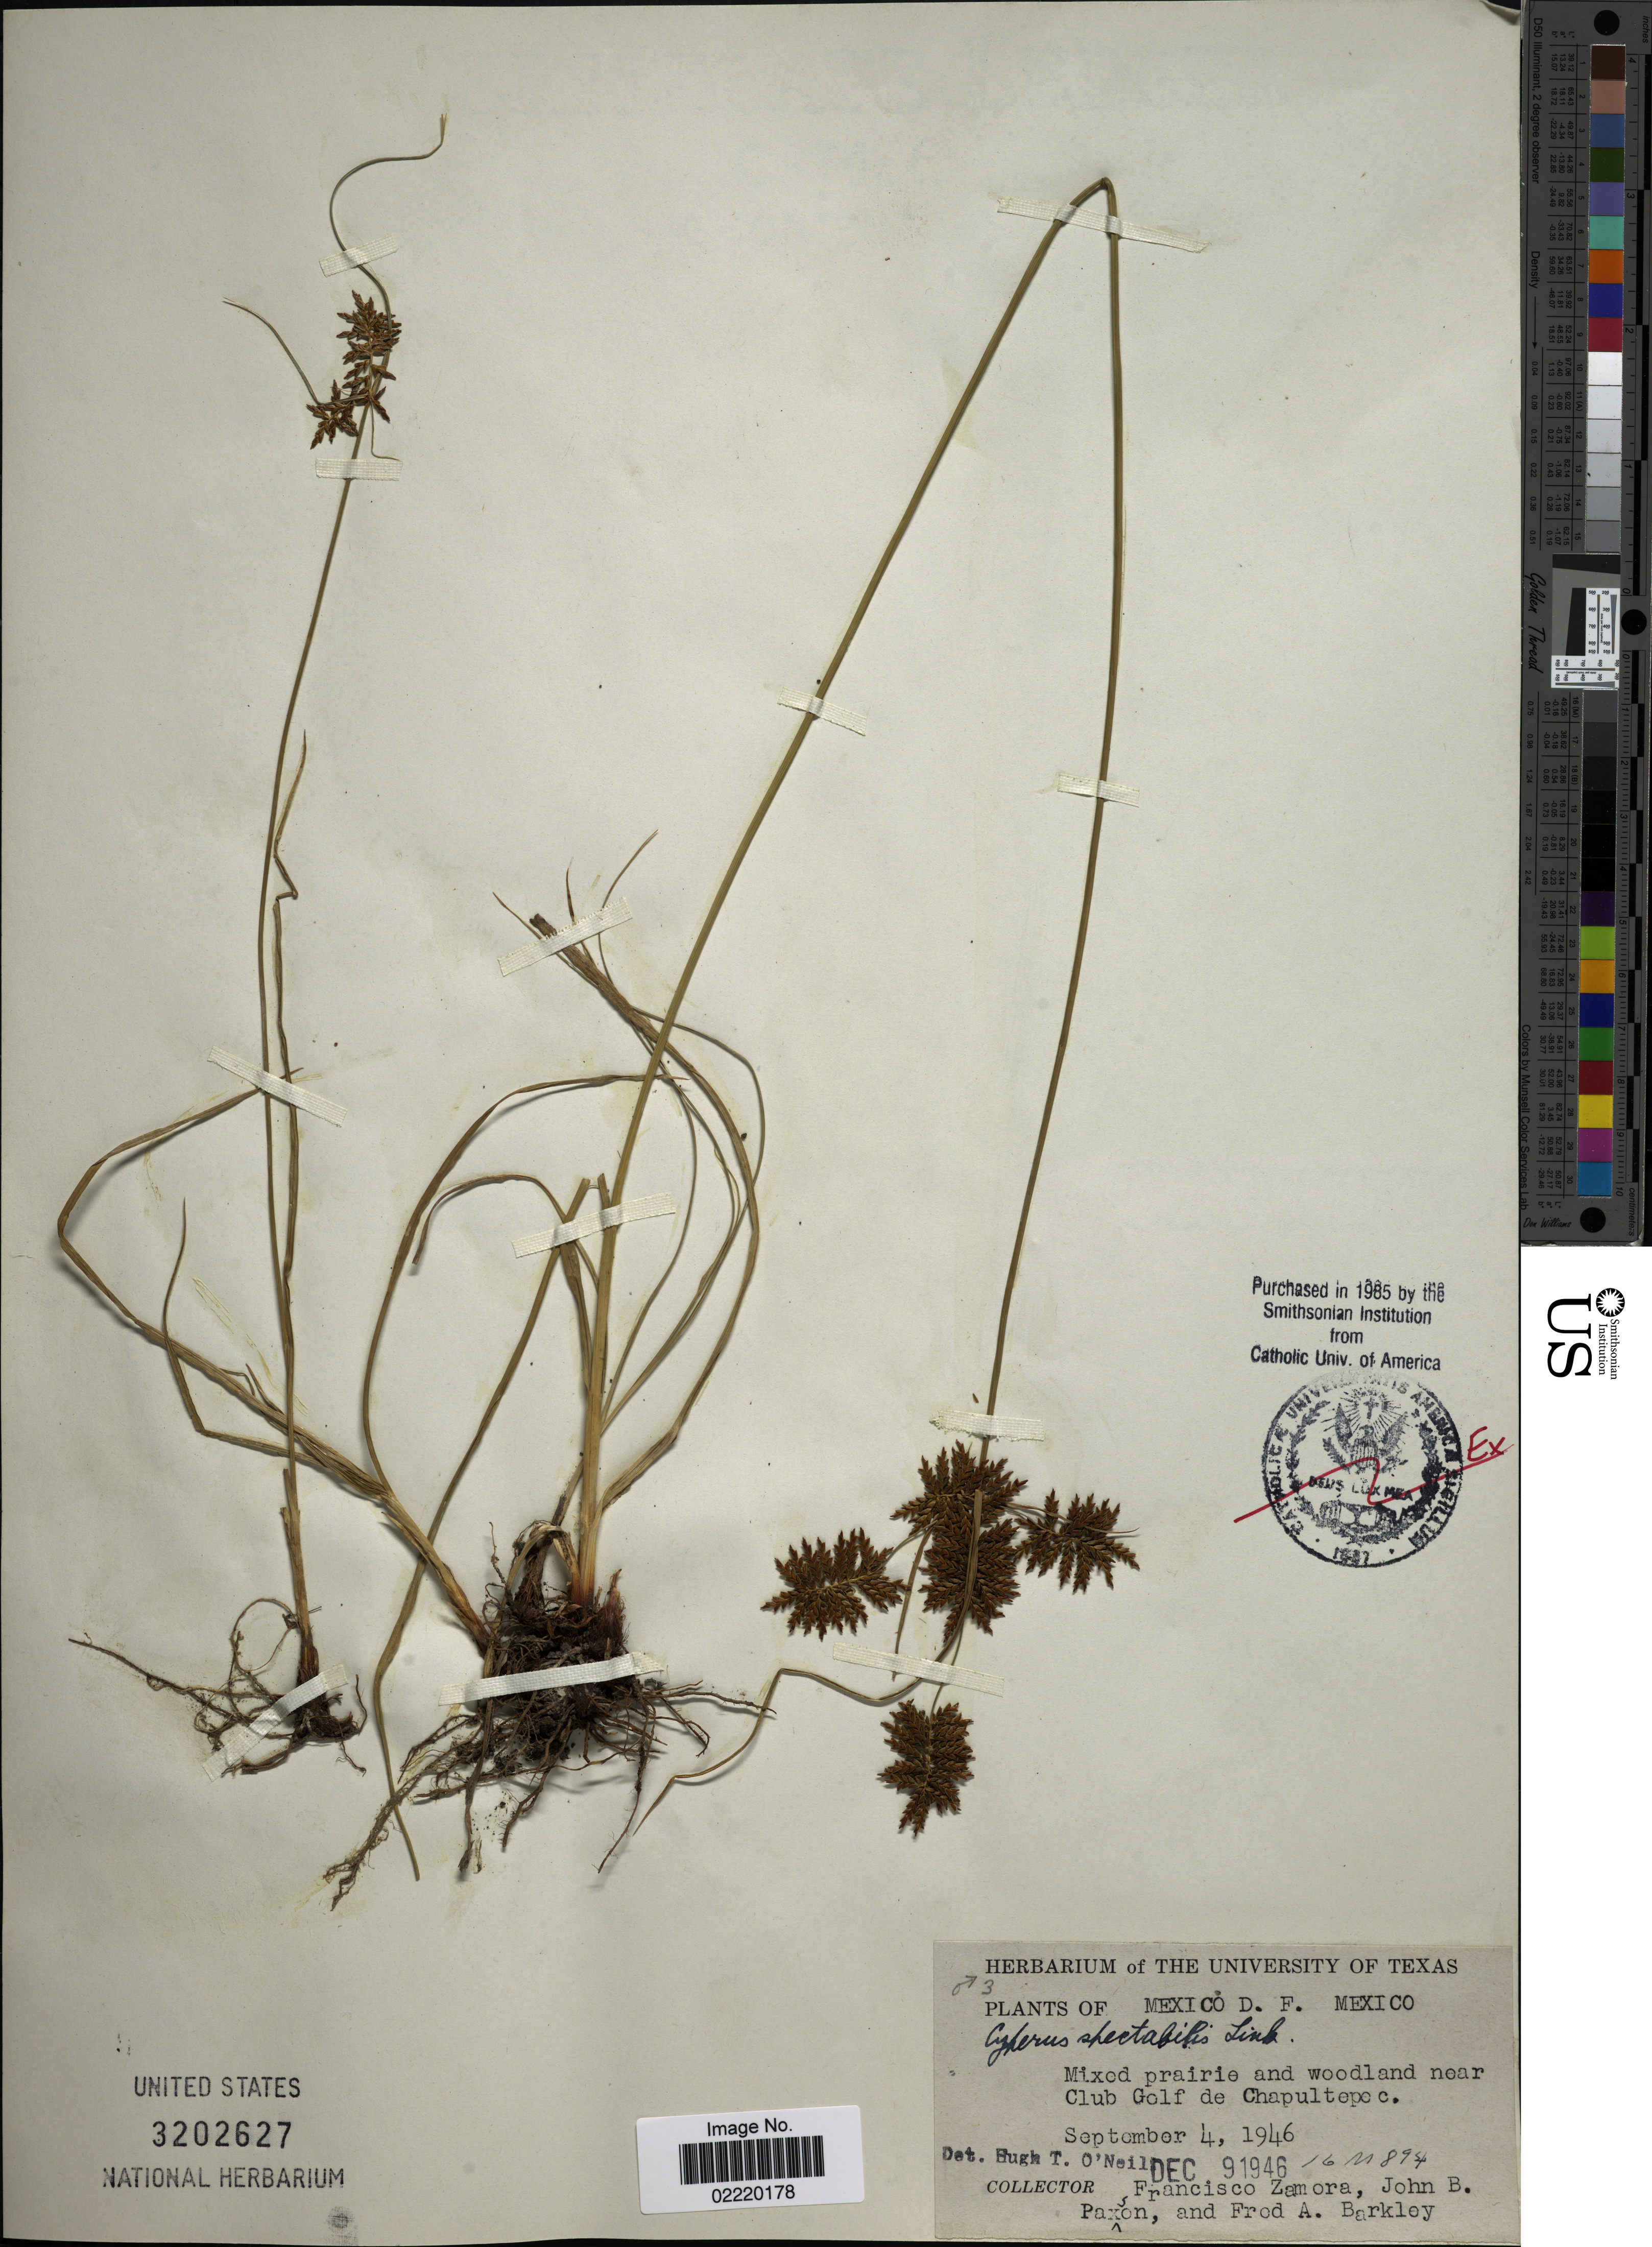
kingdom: Plantae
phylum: Tracheophyta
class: Liliopsida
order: Poales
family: Cyperaceae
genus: Cyperus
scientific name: Cyperus spectabilis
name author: Link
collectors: F. Zamora, J. B. Paxson & F. A. Barkley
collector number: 16M894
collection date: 1946-09-04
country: Mexico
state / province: Distrito Federal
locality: Mixed prairie and woodland near Club Golf de Chapultepec.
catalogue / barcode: US 3202627